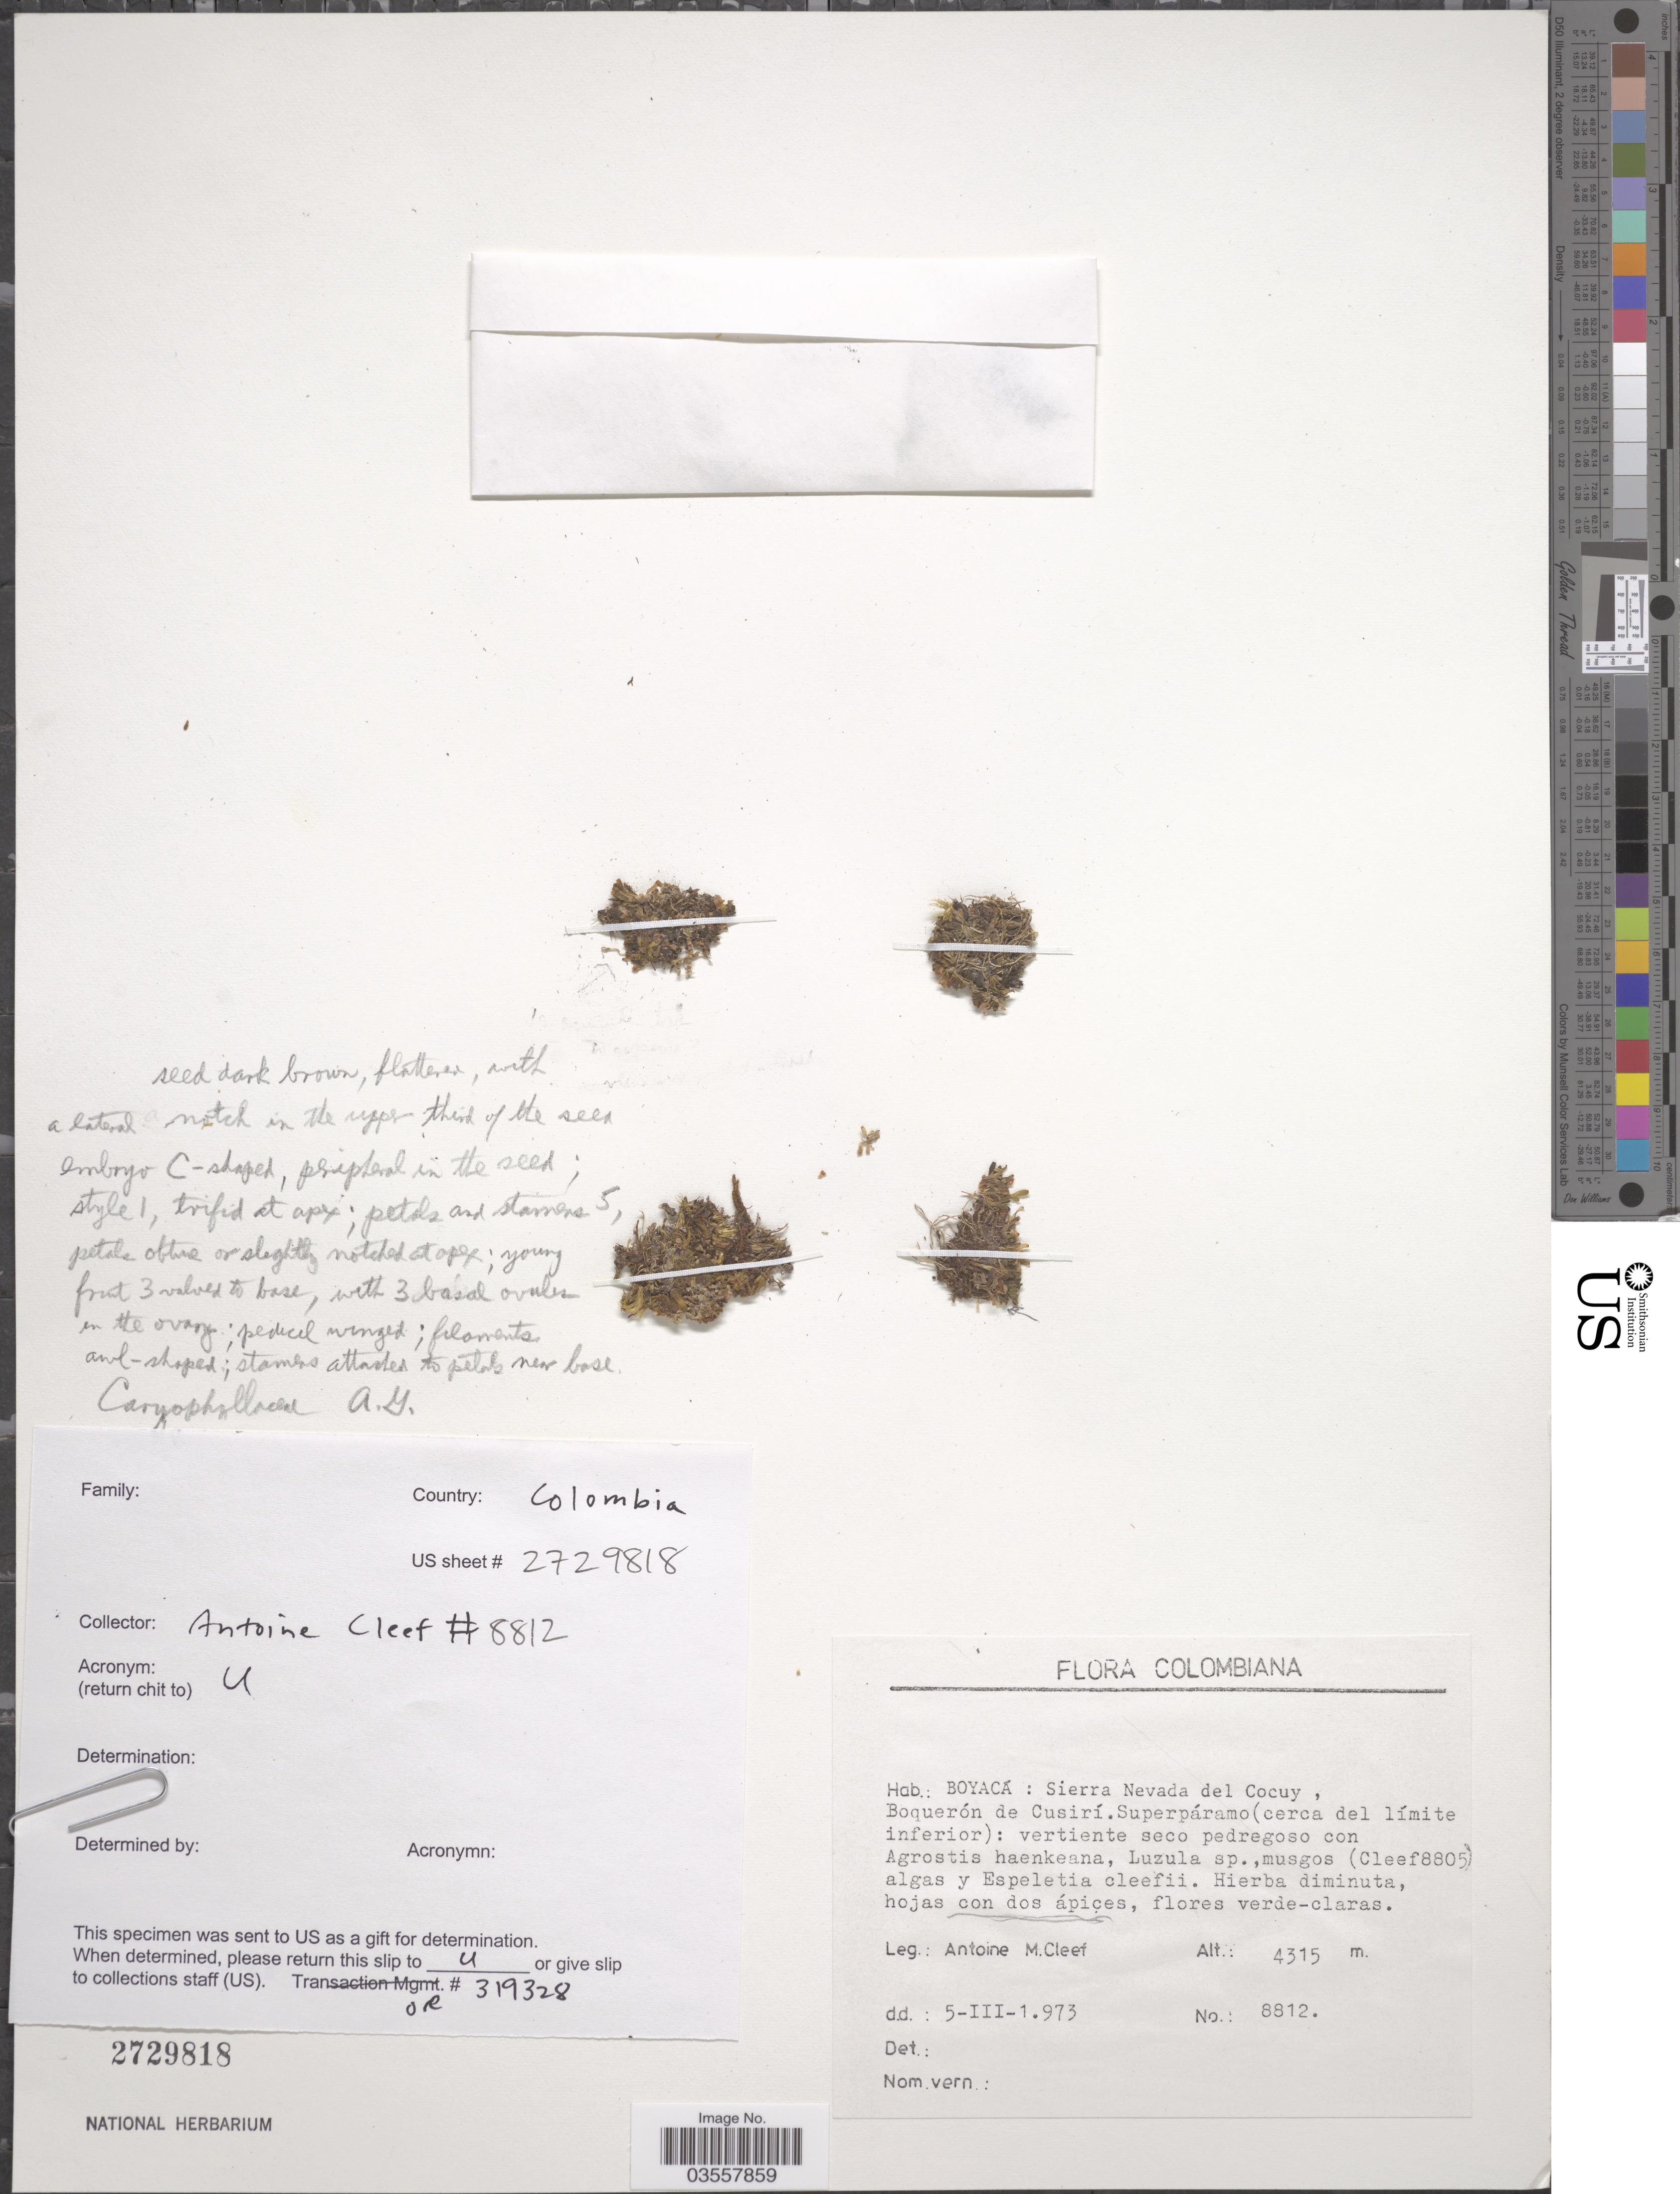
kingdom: Plantae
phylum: Tracheophyta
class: Magnoliopsida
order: Caryophyllales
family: Caryophyllaceae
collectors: A. M. Cleef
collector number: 8812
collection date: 1973-03-05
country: Colombia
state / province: Boyacá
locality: Sierra Nevada del Cocuy, Boquerón de Cusirí. Superpáramo (cerca del límite inferior).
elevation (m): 4315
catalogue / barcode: US 2729818